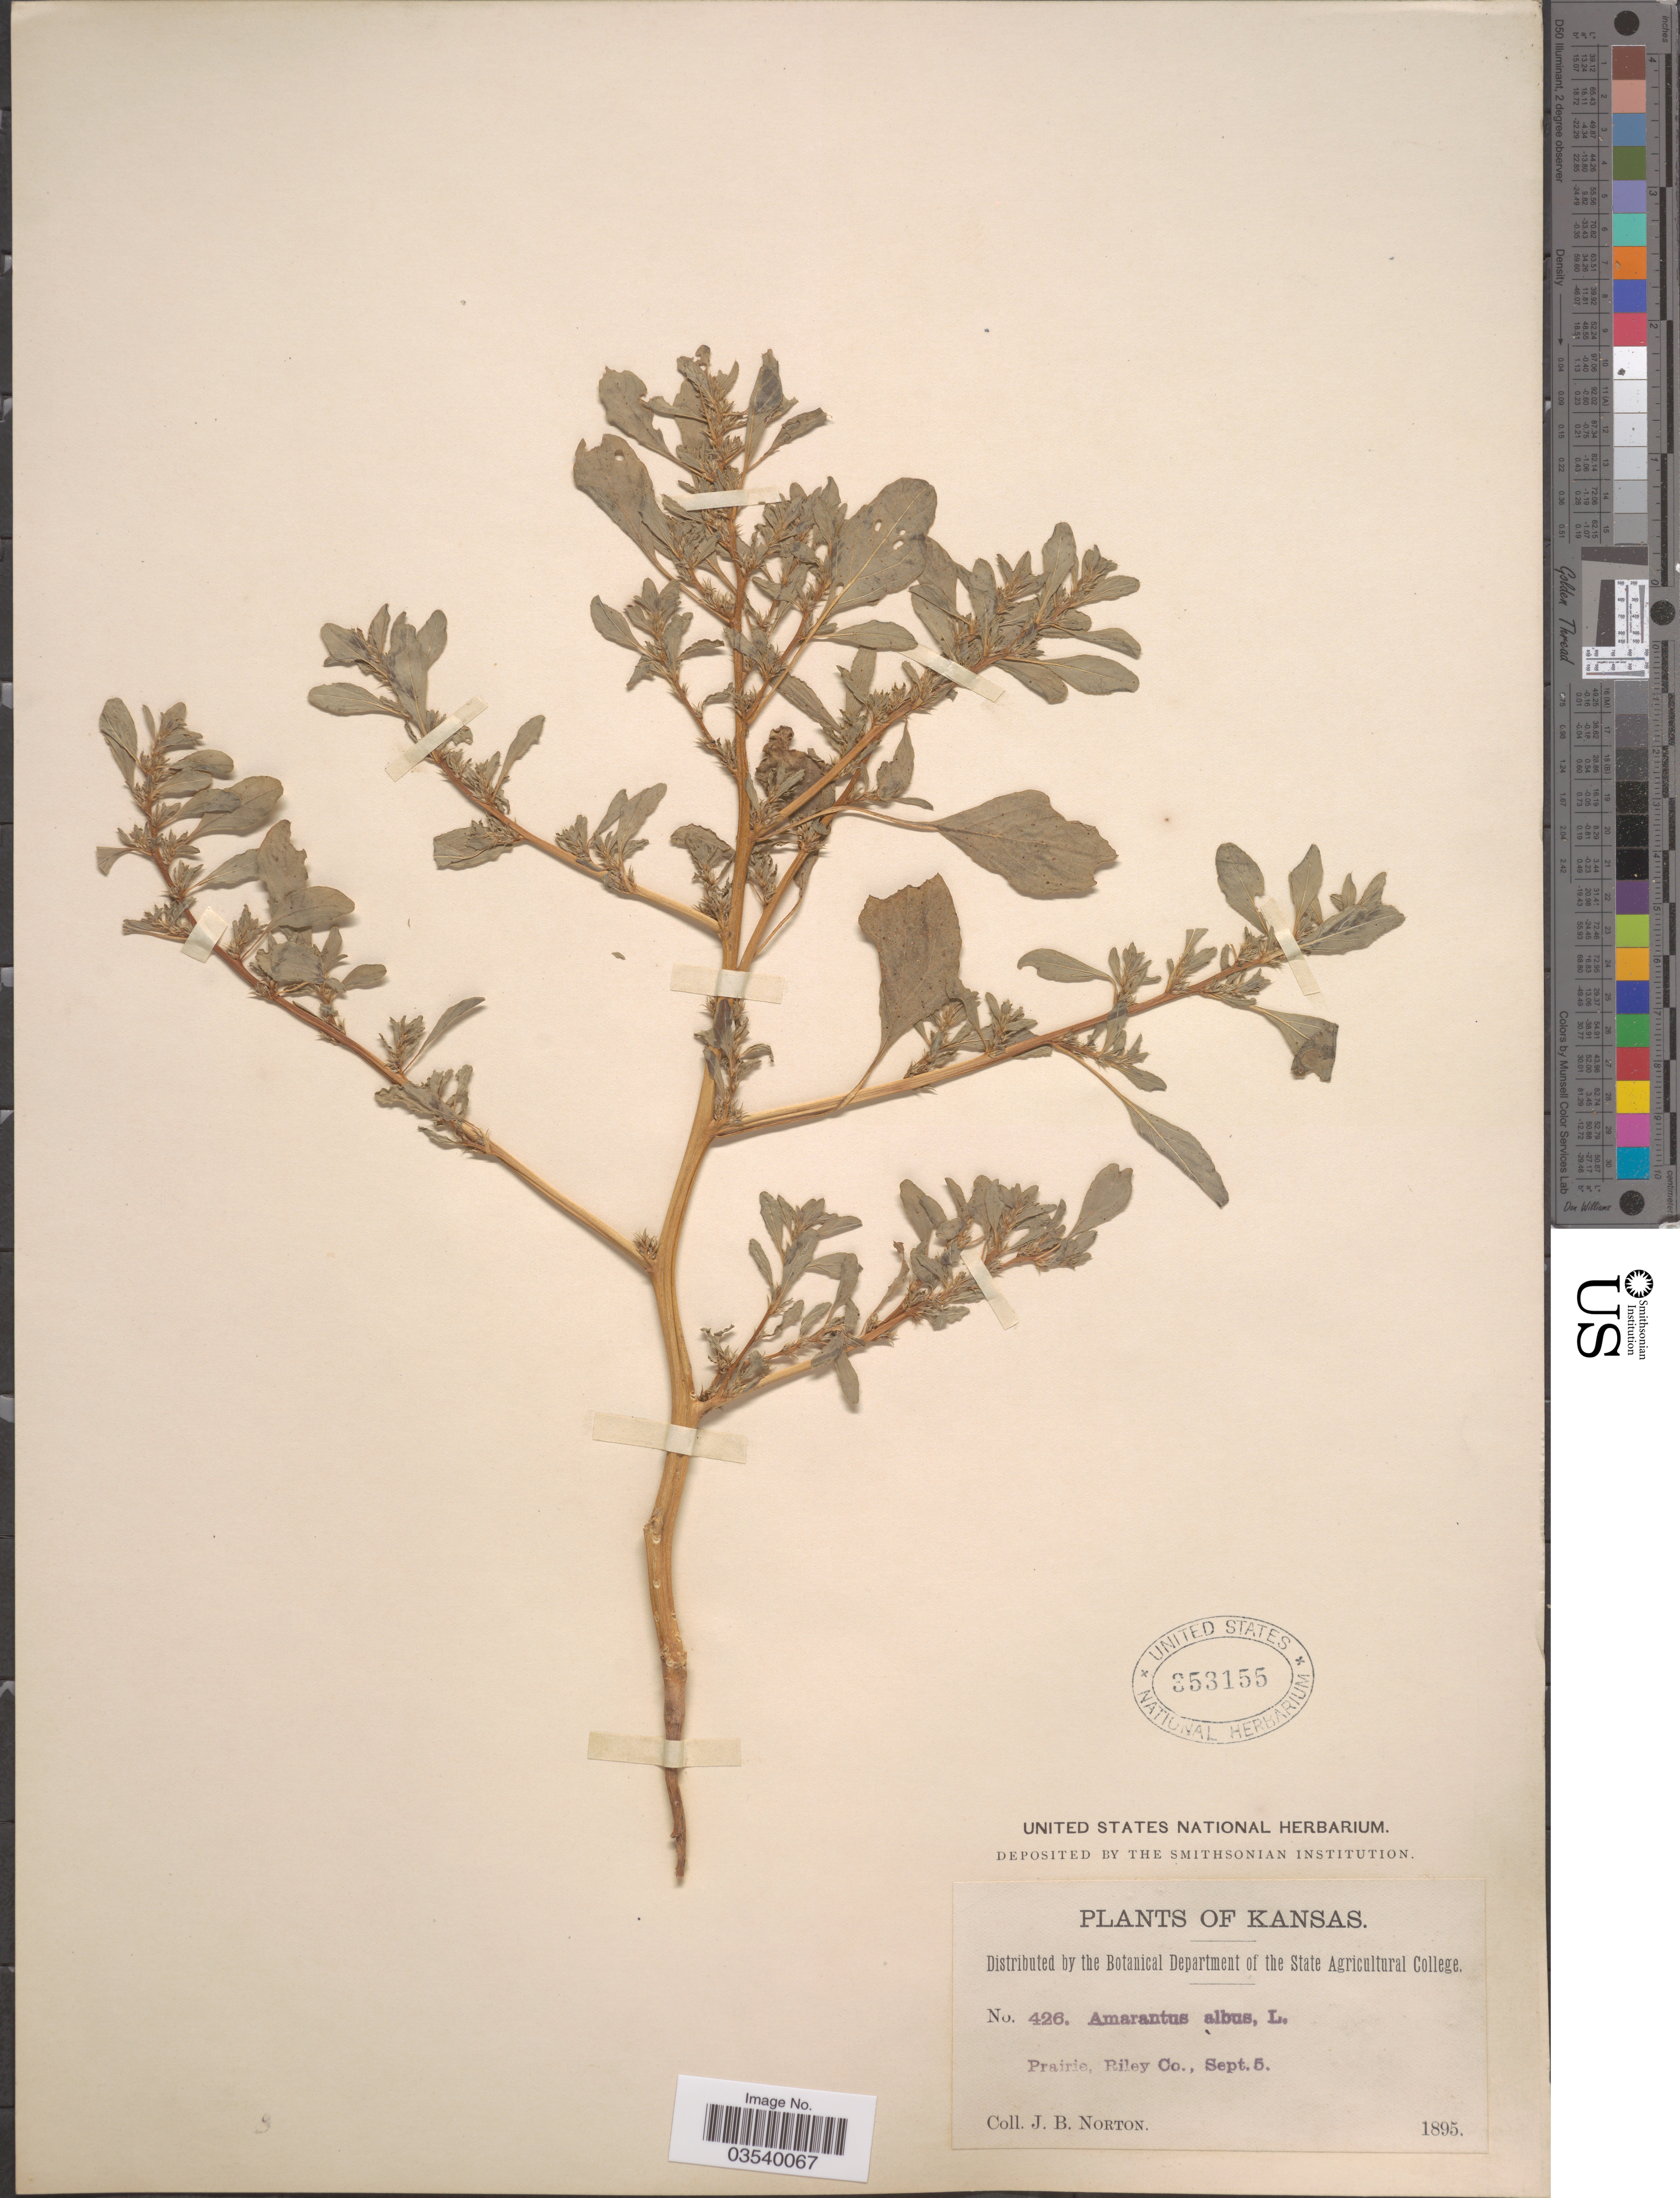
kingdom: Plantae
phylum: Tracheophyta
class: Magnoliopsida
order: Caryophyllales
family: Amaranthaceae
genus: Amaranthus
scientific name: Amaranthus albus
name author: L.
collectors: J. B. Norton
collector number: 426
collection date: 1895-09-05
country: United States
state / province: Kansas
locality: Riley Co.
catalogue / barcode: US 353155